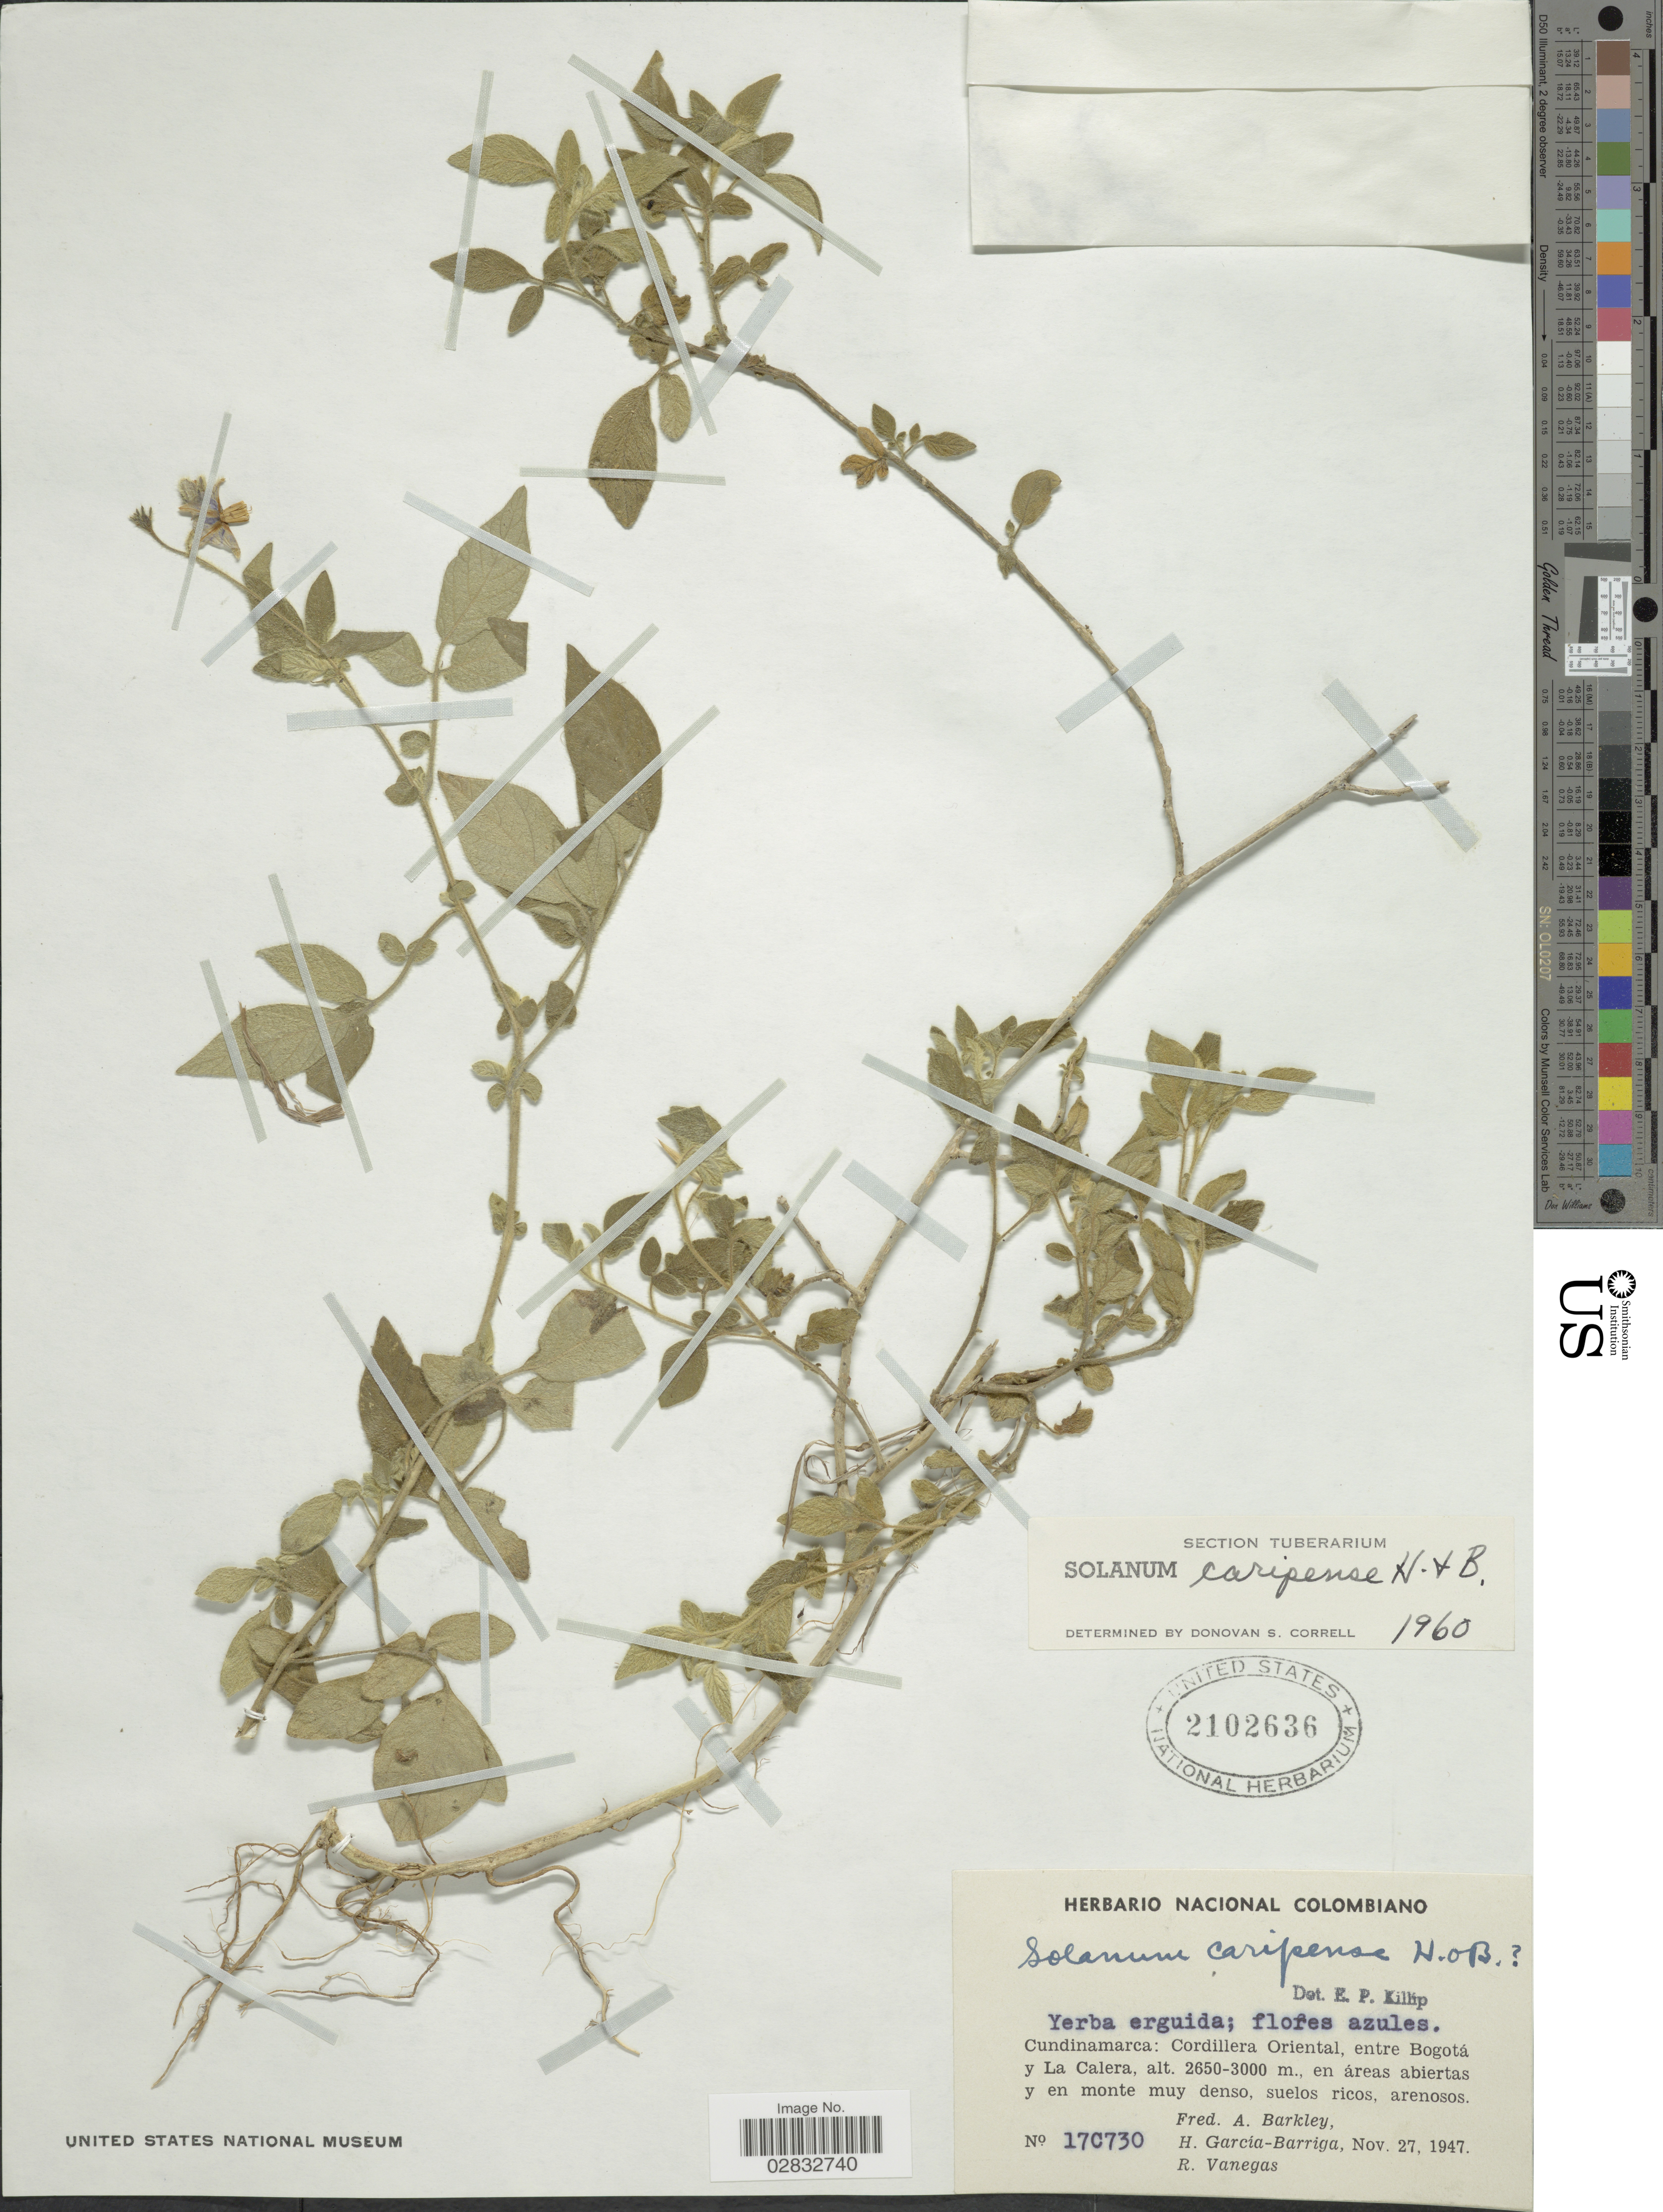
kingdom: Plantae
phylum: Tracheophyta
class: Magnoliopsida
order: Solanales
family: Solanaceae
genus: Solanum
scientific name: Solanum caripense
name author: Humb. & Bonpl. ex Dunal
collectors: F. A. Barkley, H. García Barriga & R. Vanegas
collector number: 17C730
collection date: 1947-11-27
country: Colombia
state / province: Cundinamarca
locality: Cordillera Oriental, entre Bogotá y La Calera.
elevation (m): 2650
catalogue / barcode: US 2102636